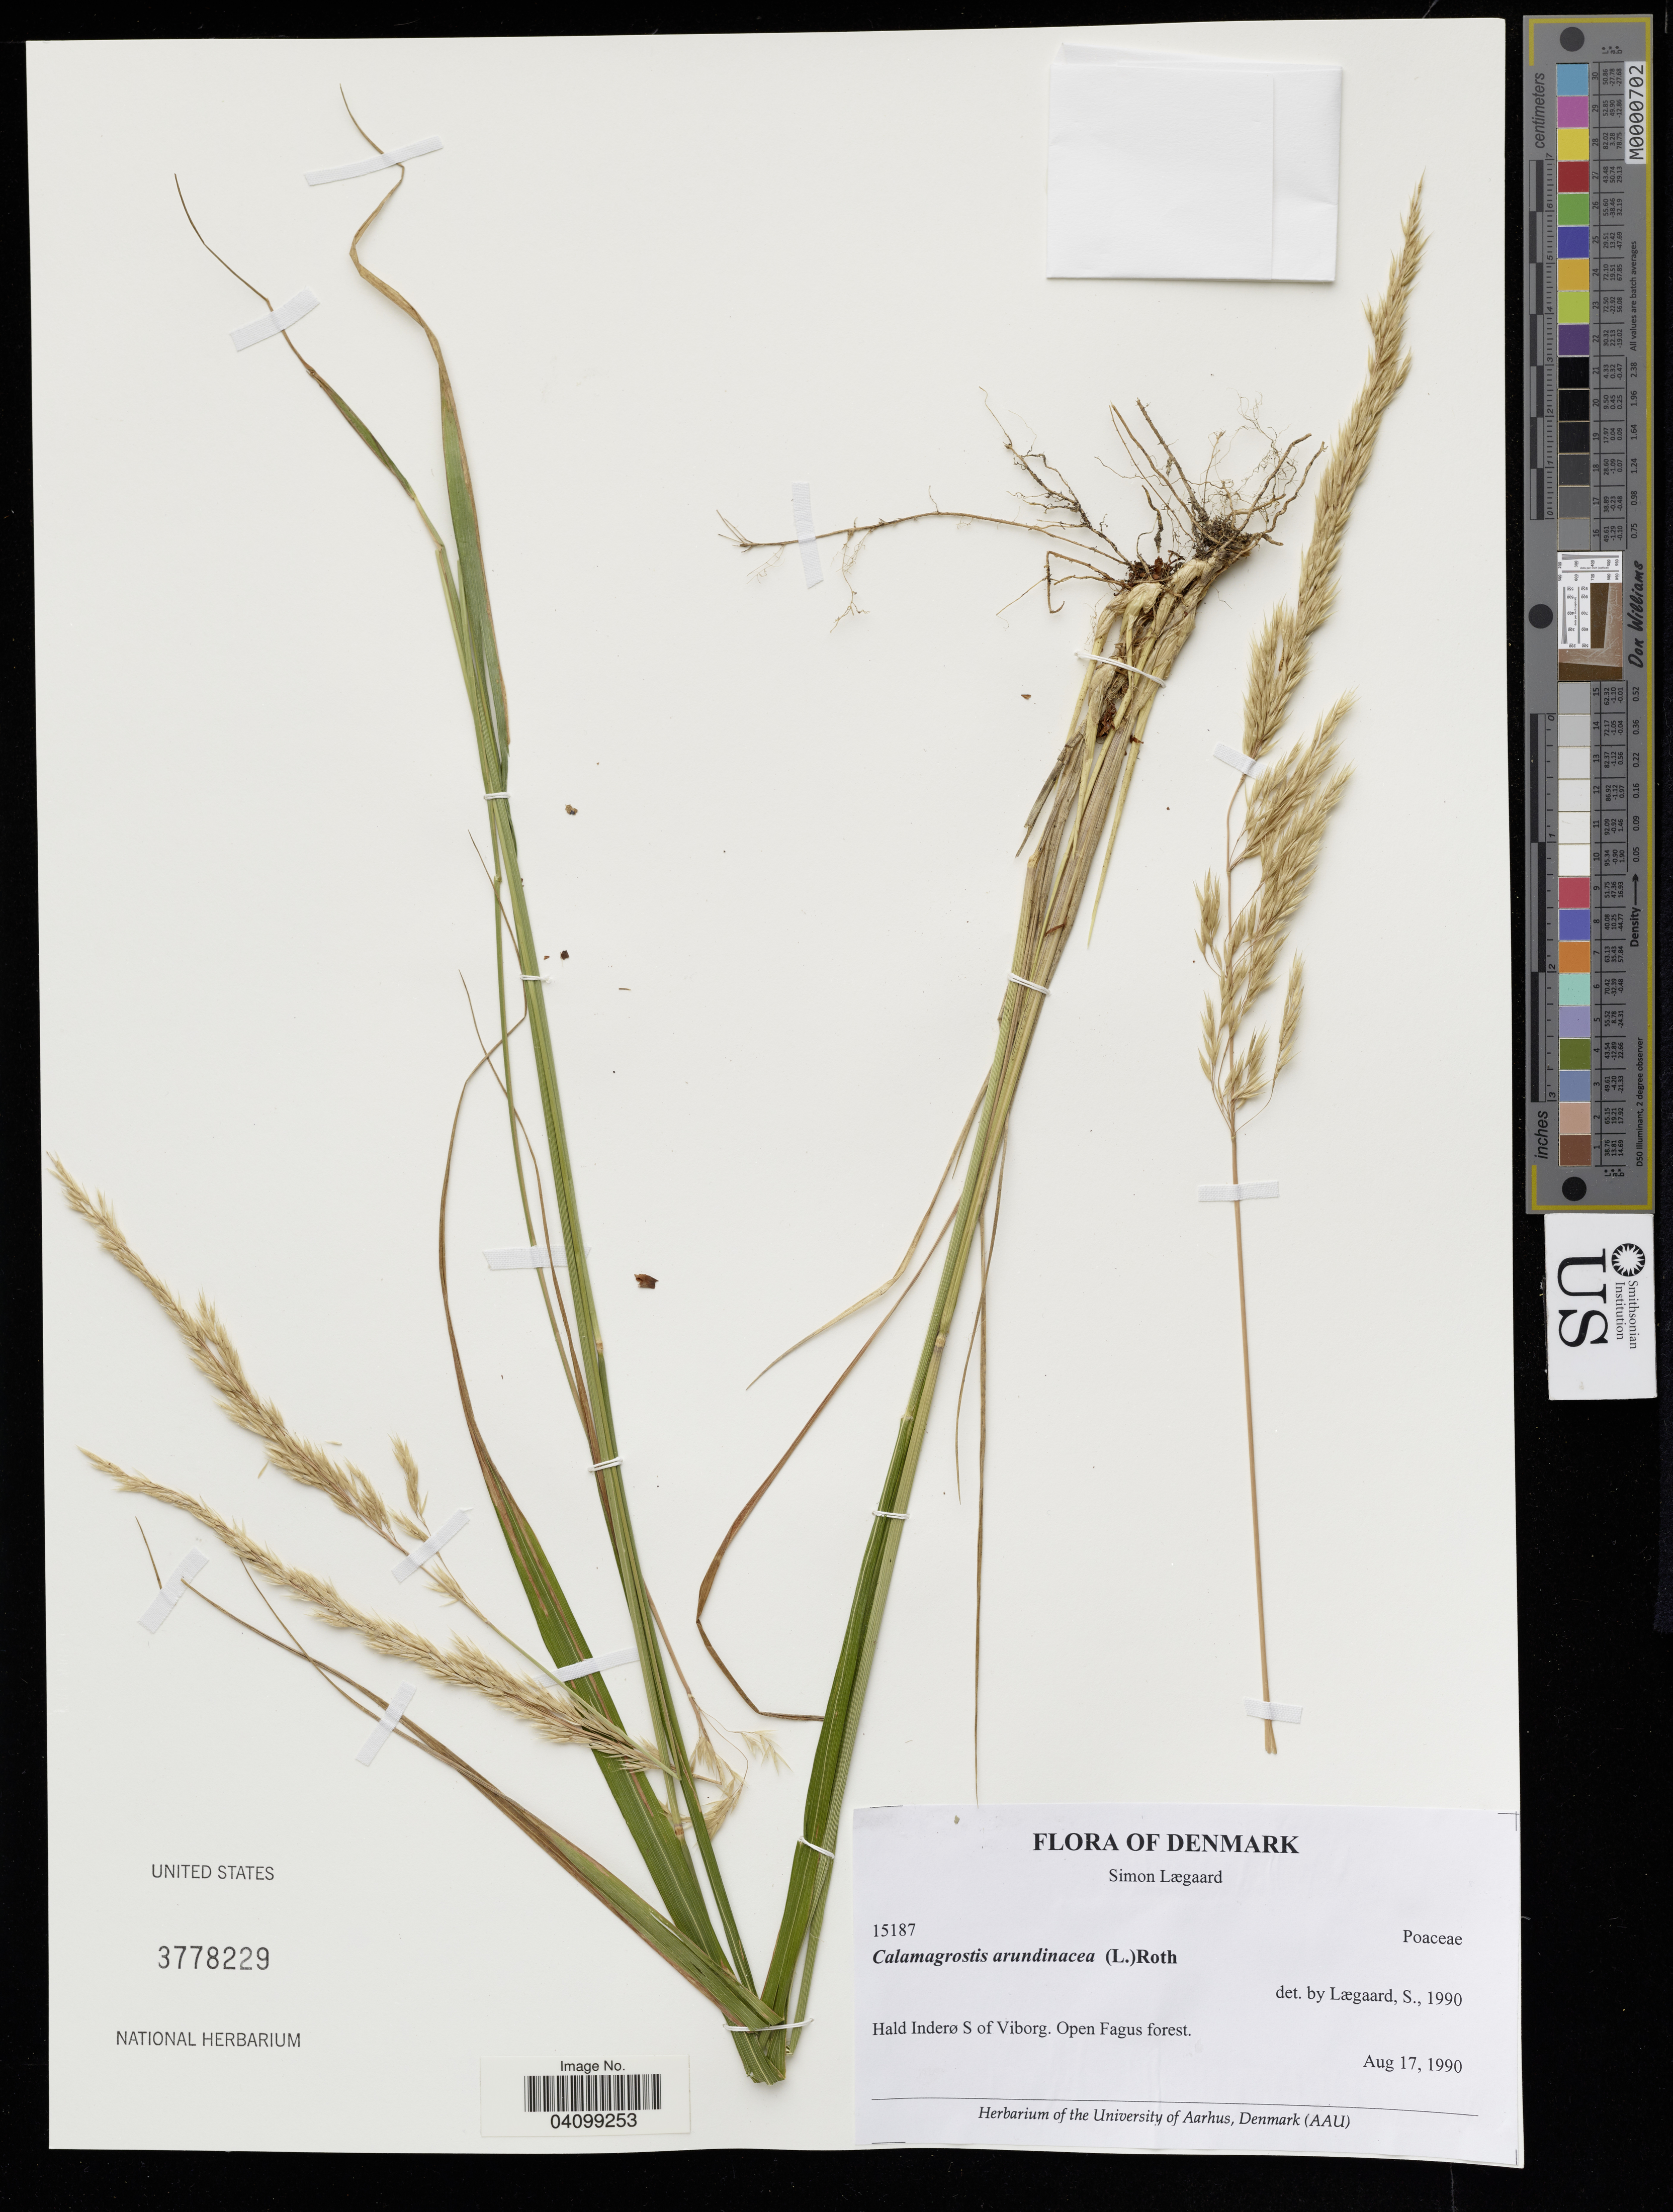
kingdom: Plantae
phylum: Tracheophyta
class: Liliopsida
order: Poales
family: Poaceae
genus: Calamagrostis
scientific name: Calamagrostis arundinacea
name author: (L.) Roth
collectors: S. Lægaard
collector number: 15187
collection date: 1990-08-17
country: Denmark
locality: Hald Inderø S of Viborg.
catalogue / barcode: US 3778229